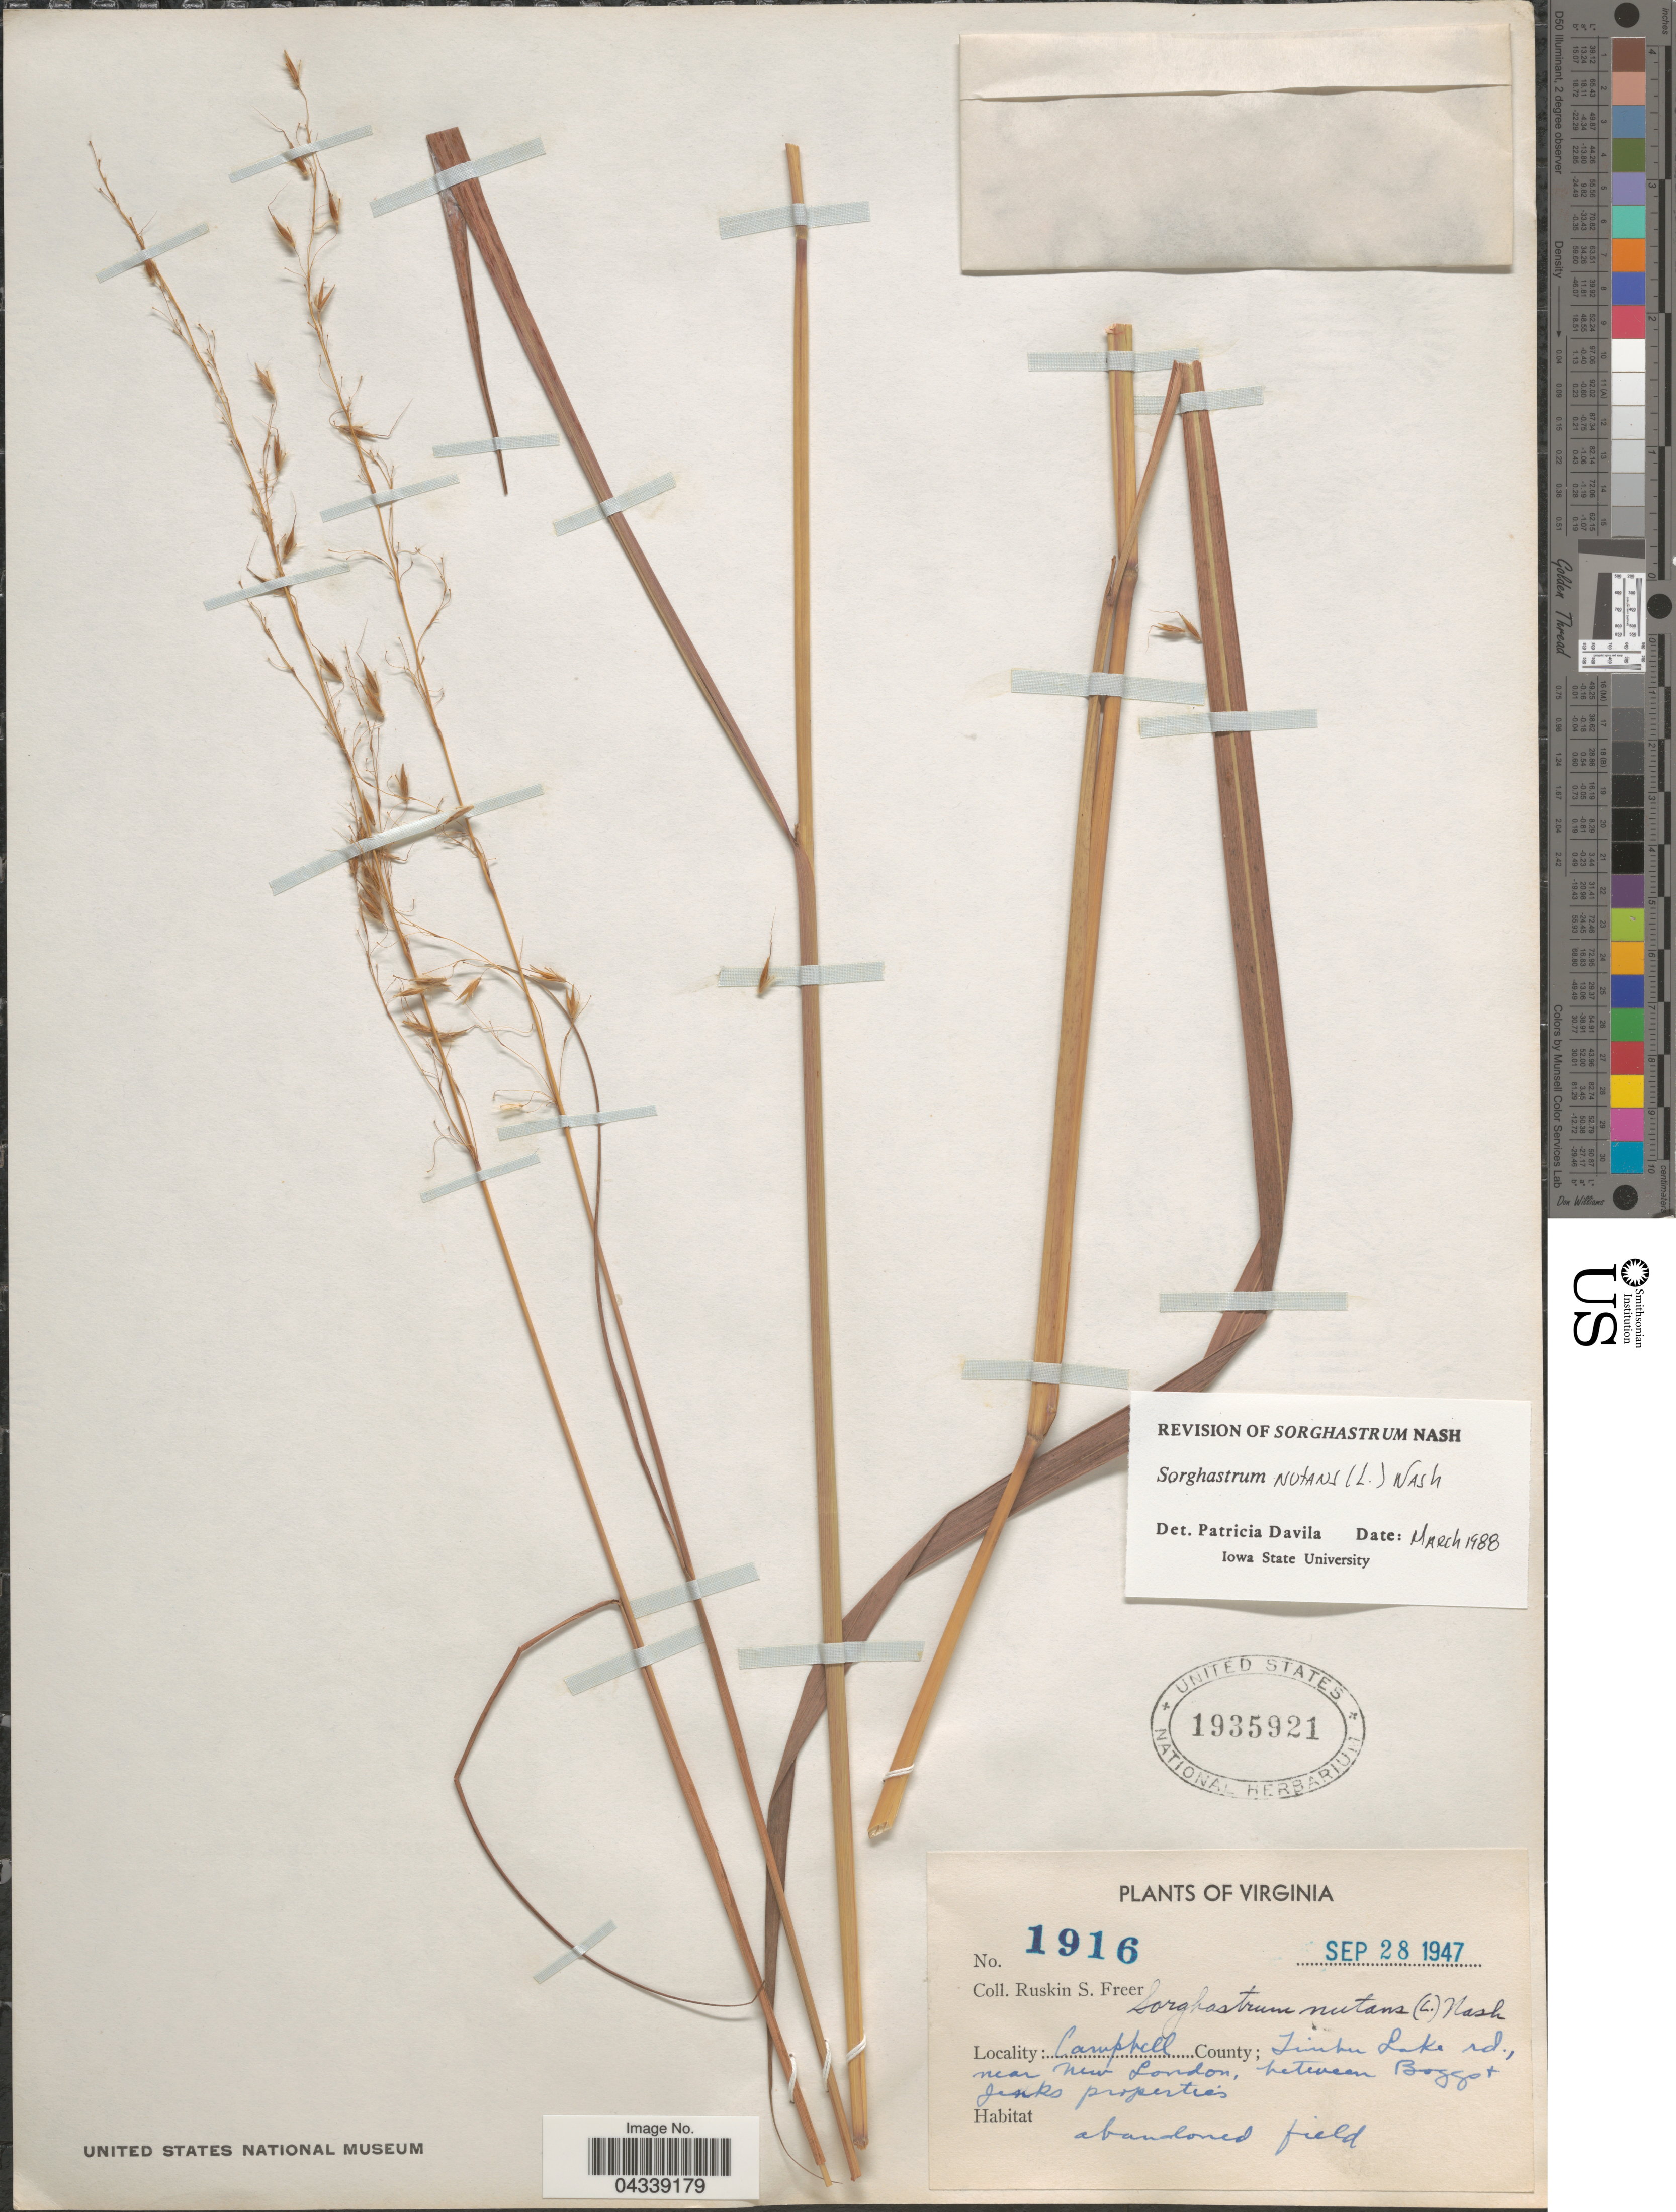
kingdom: Plantae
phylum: Tracheophyta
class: Liliopsida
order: Poales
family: Poaceae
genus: Sorghastrum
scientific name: Sorghastrum nutans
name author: (L.) Nash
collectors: R. Freer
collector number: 1916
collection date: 1947-09-28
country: United States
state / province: Virginia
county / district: Campbell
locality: Campbell County; Timber Lake rd., near New London, between Boggo + Jinks properties.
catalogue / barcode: US 1935921